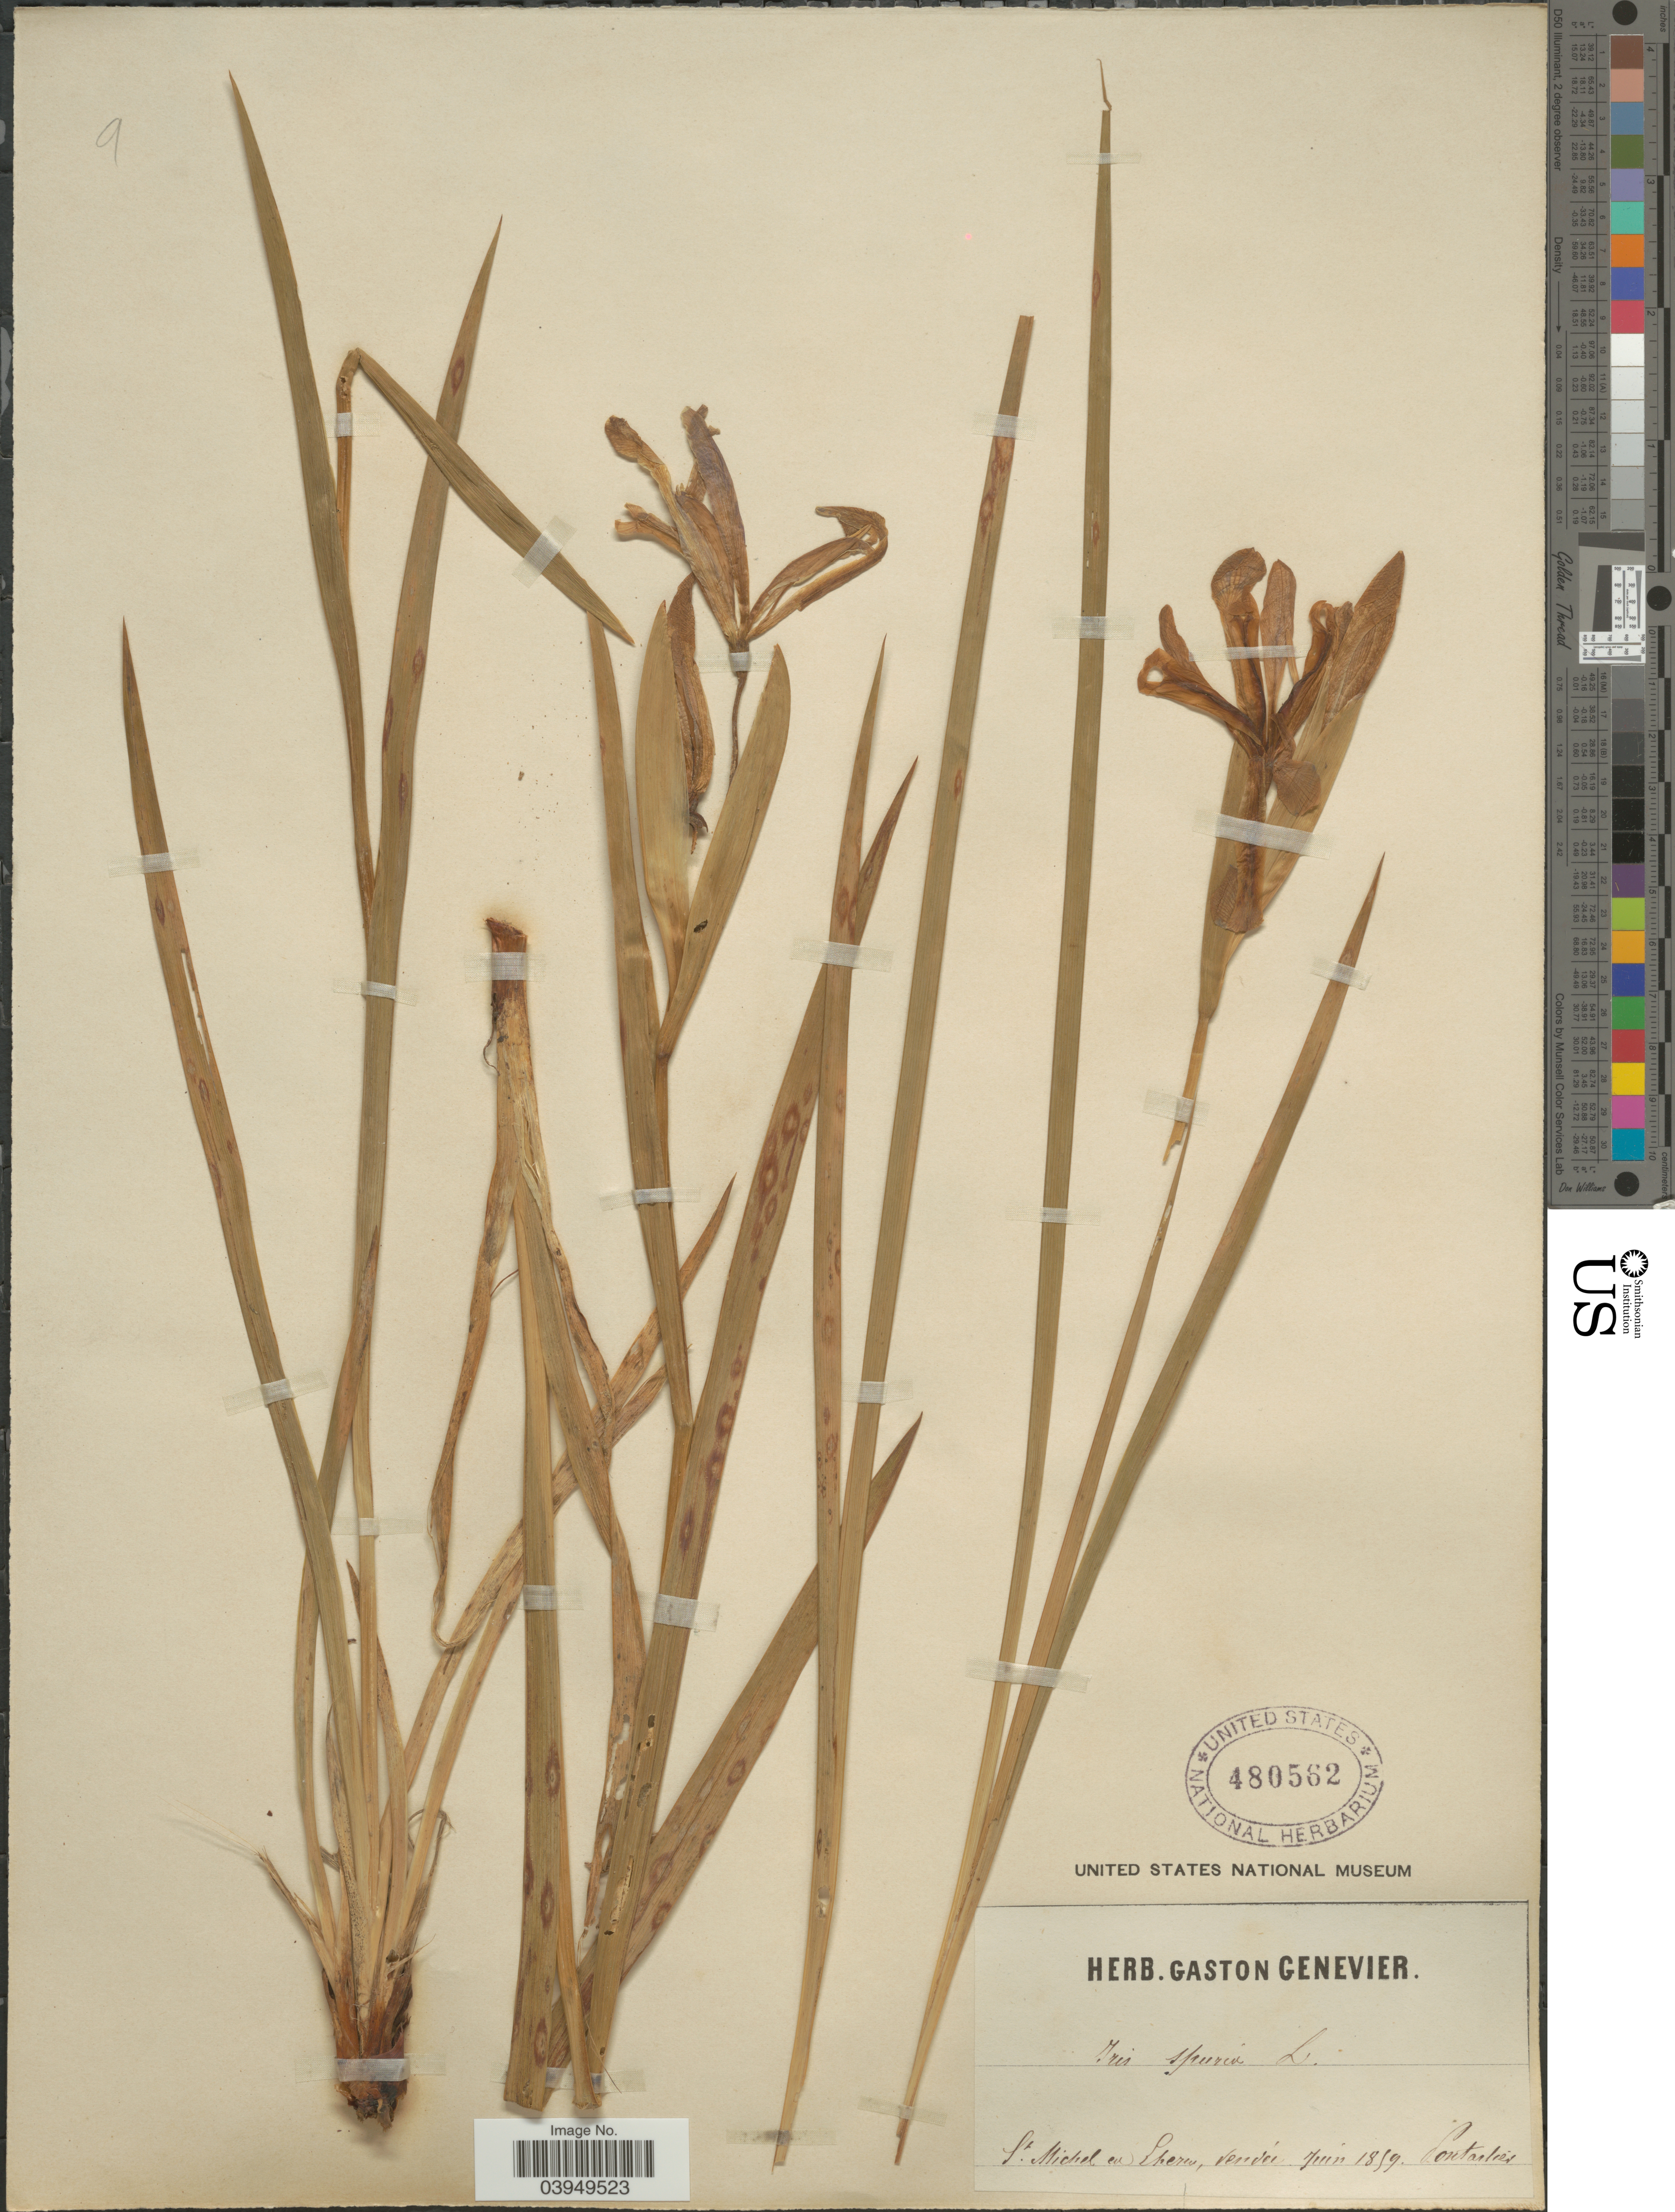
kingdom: Plantae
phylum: Tracheophyta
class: Liliopsida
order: Asparagales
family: Iridaceae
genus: Iris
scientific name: Iris spuria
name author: L.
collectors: Pontarlier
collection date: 1859-06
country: France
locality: St. Michel en Lherm, Vendee.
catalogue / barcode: US 480562